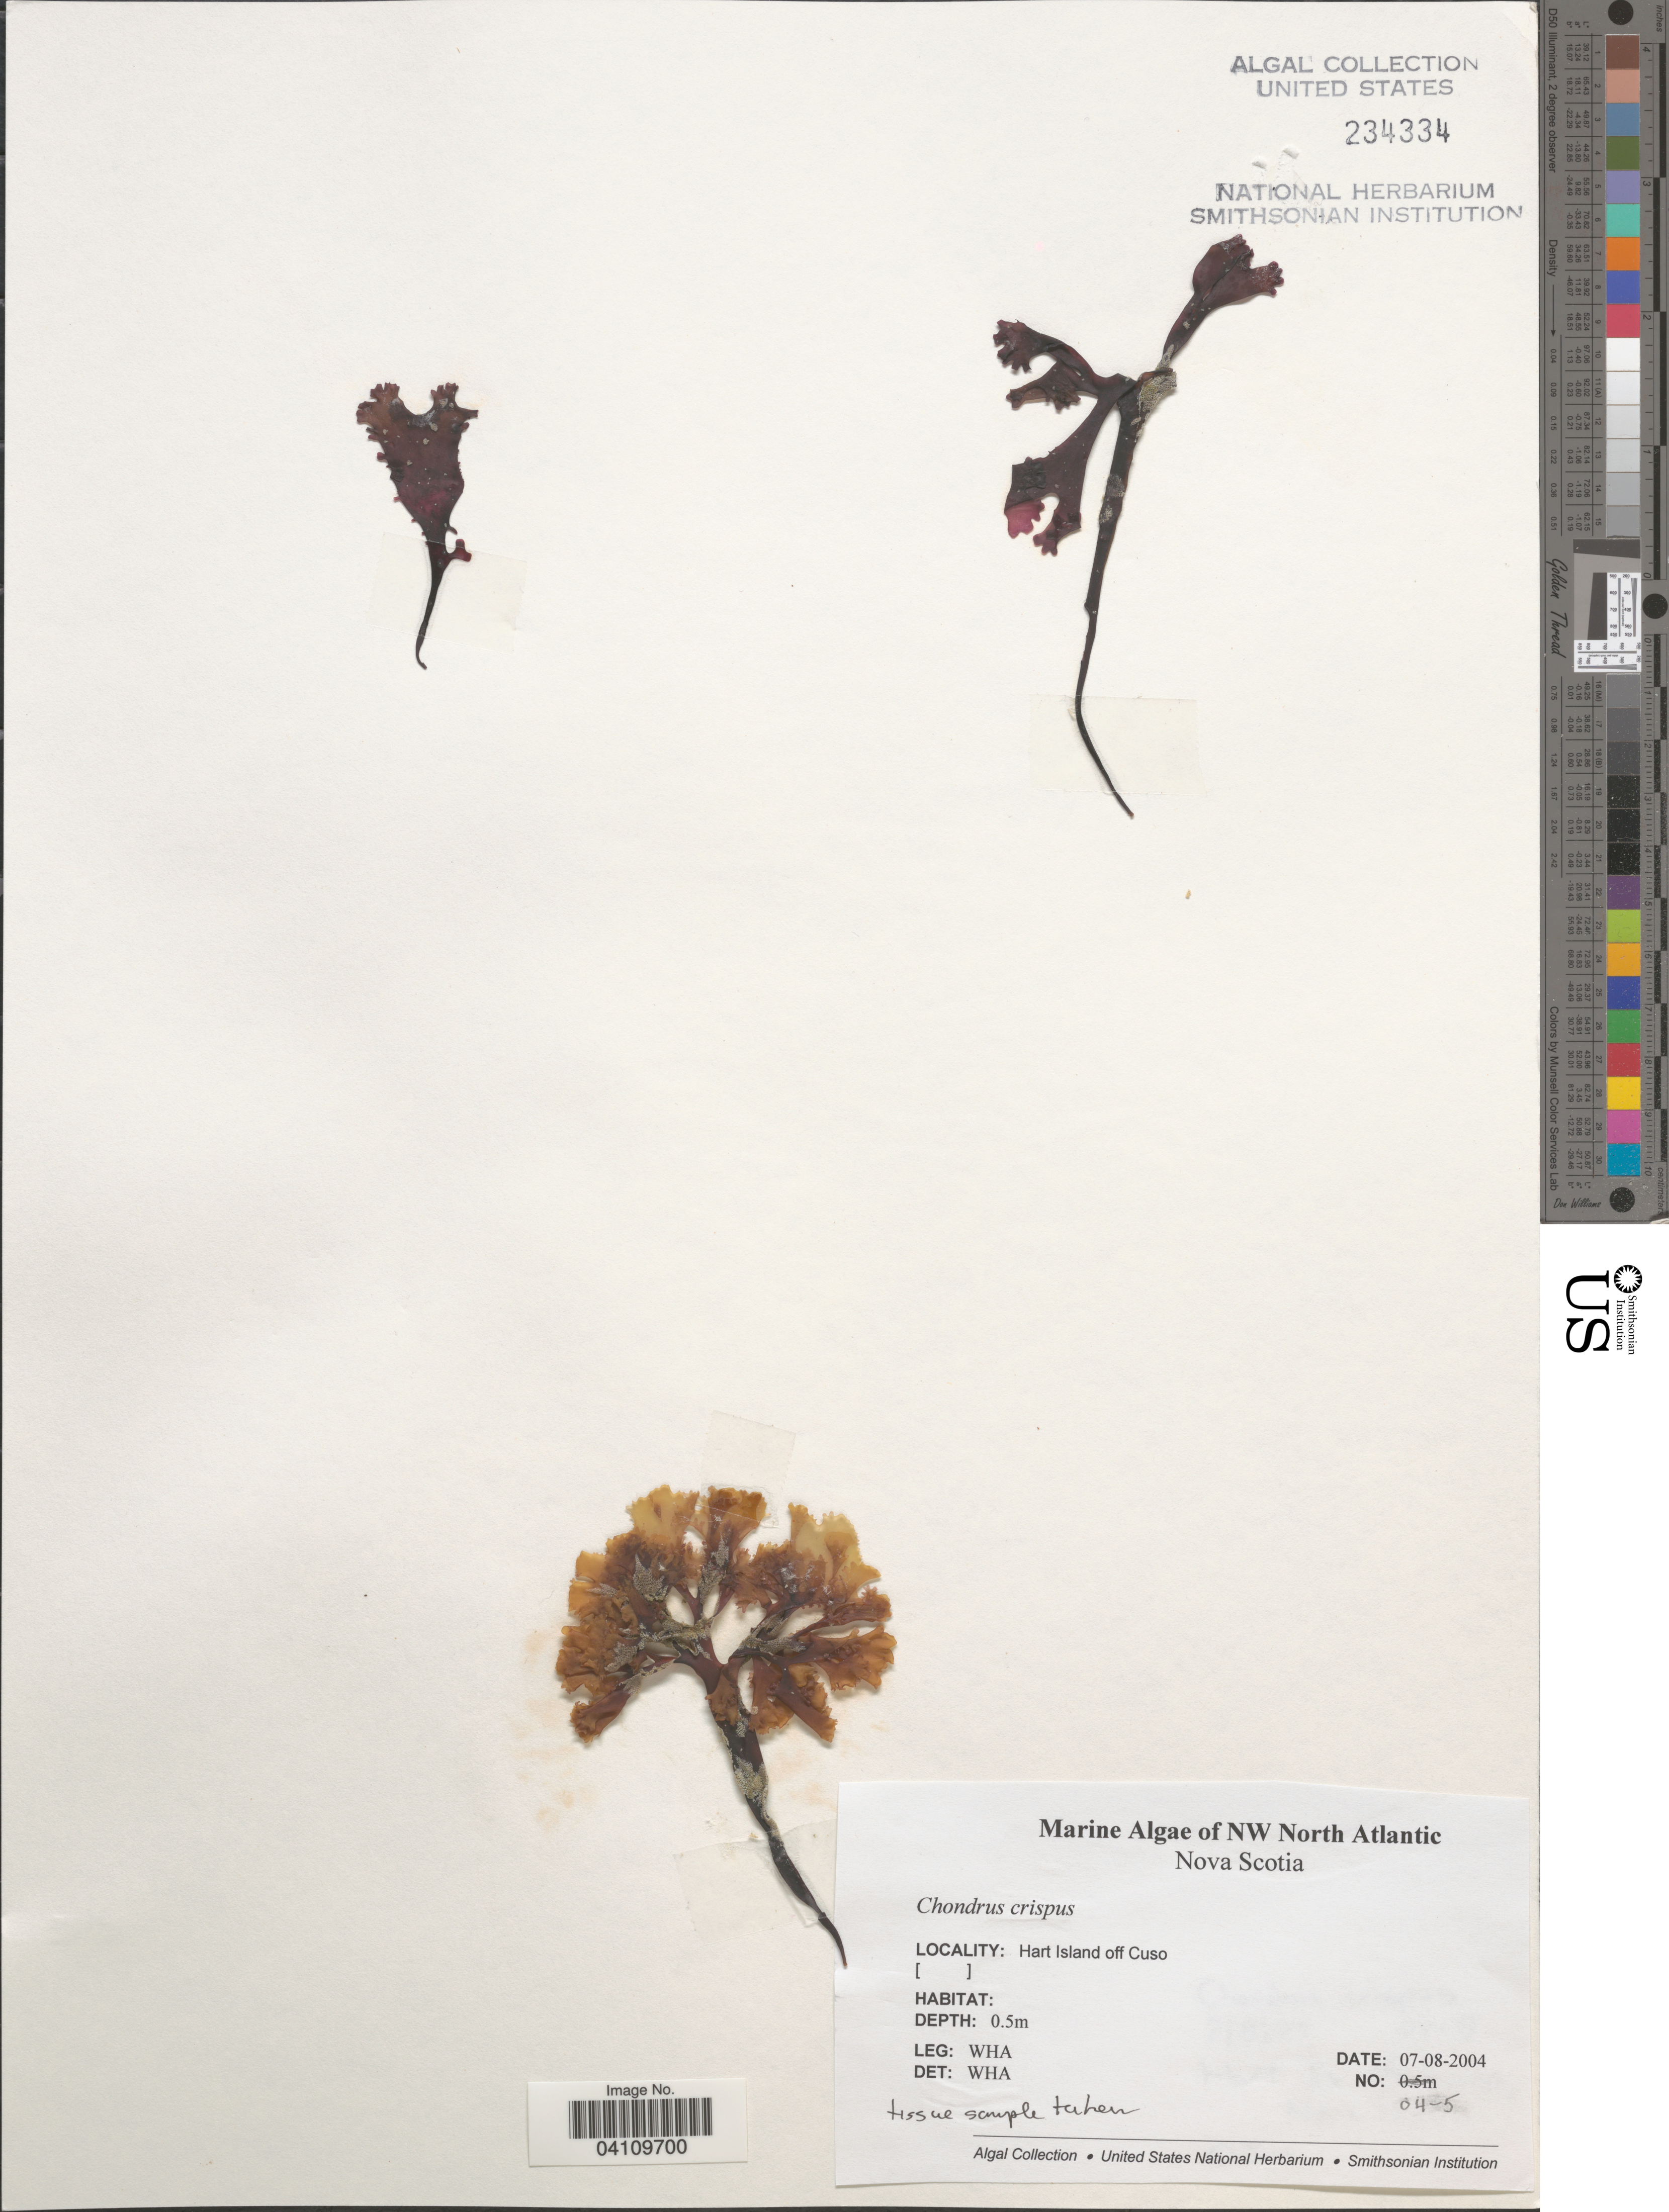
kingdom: Plantae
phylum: Rhodophyta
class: Florideophyceae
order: Gigartinales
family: Gigartinaceae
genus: Chondrus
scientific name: Chondrus crispus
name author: Stackh.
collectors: W. H. Adey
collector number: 04-5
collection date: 2004-08-07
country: Canada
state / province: Nova Scotia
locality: NW North Atlantic. Hart Island off Cuso.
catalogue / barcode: US 234334